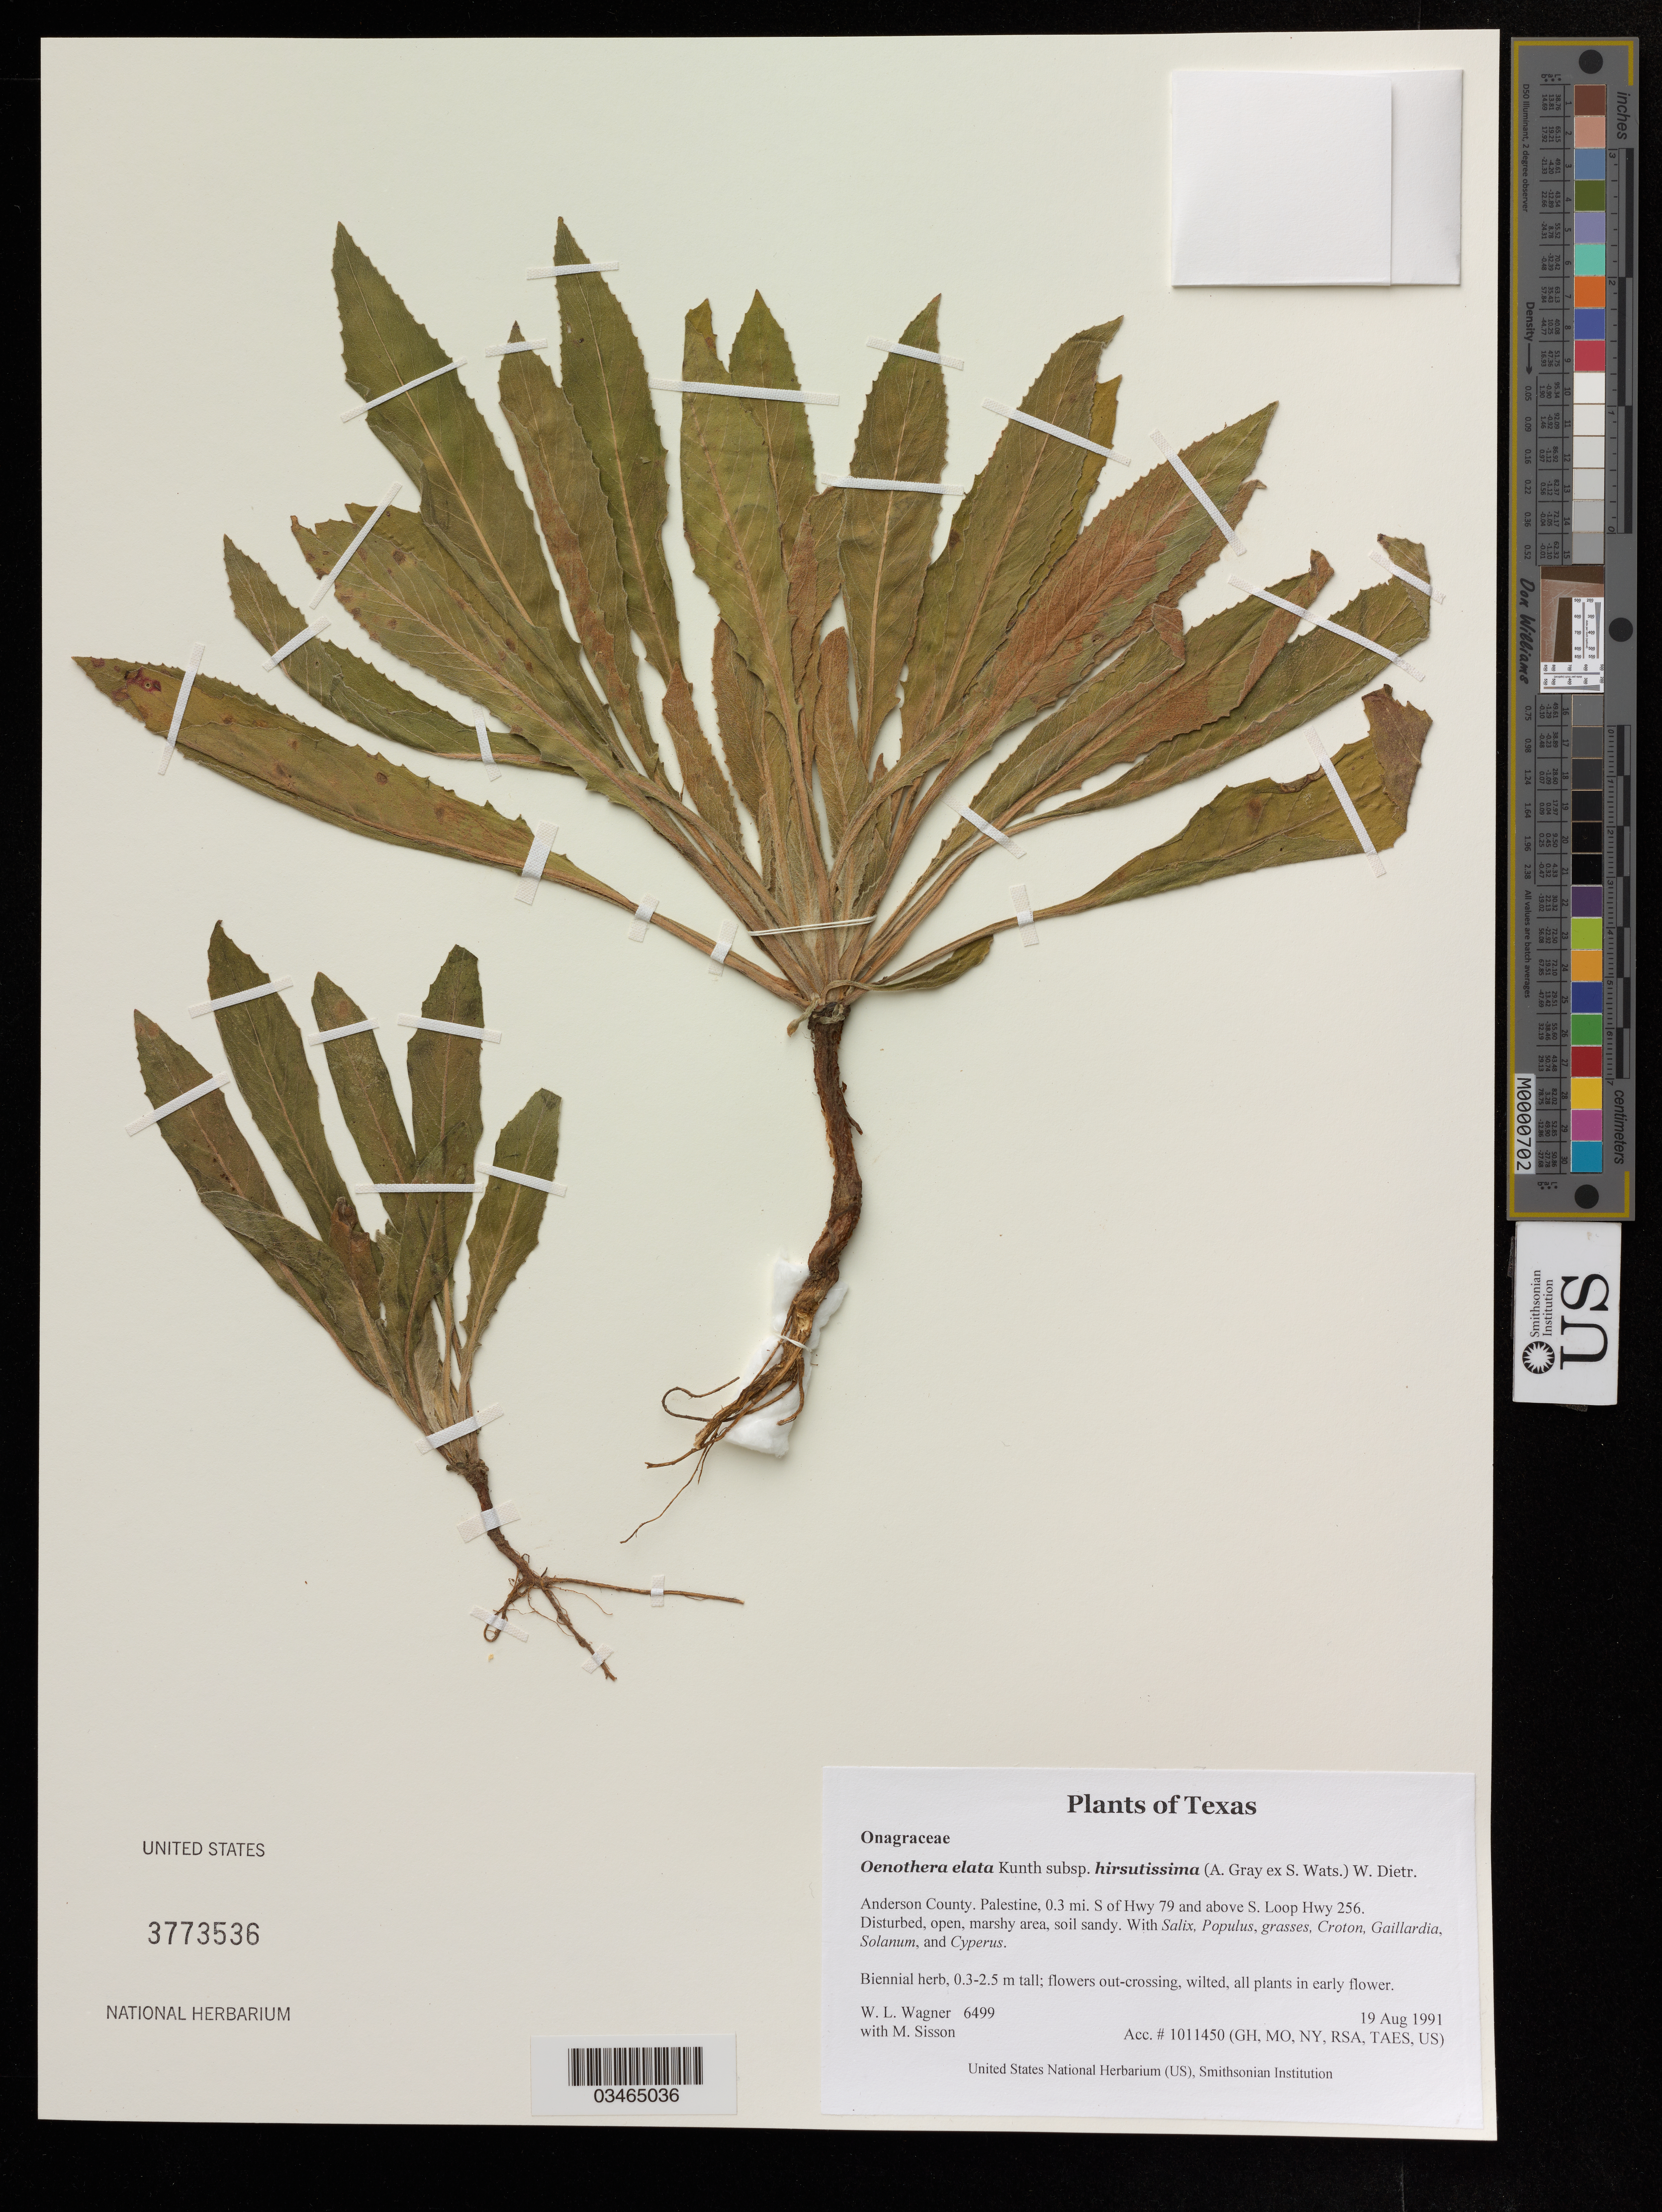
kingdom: Plantae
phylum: Tracheophyta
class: Magnoliopsida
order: Myrtales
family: Onagraceae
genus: Oenothera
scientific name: Oenothera elata subsp. hirsutissima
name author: (A. Gray ex S. Watson) W. Dietr.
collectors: W. L. Wagner & M. Sisson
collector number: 6499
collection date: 1991-08-19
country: United States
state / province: Texas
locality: Anderson County. Palestine, 0.3 mi. S of Hwy 79 and above S. Loop Hwy 256.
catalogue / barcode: US 3773536